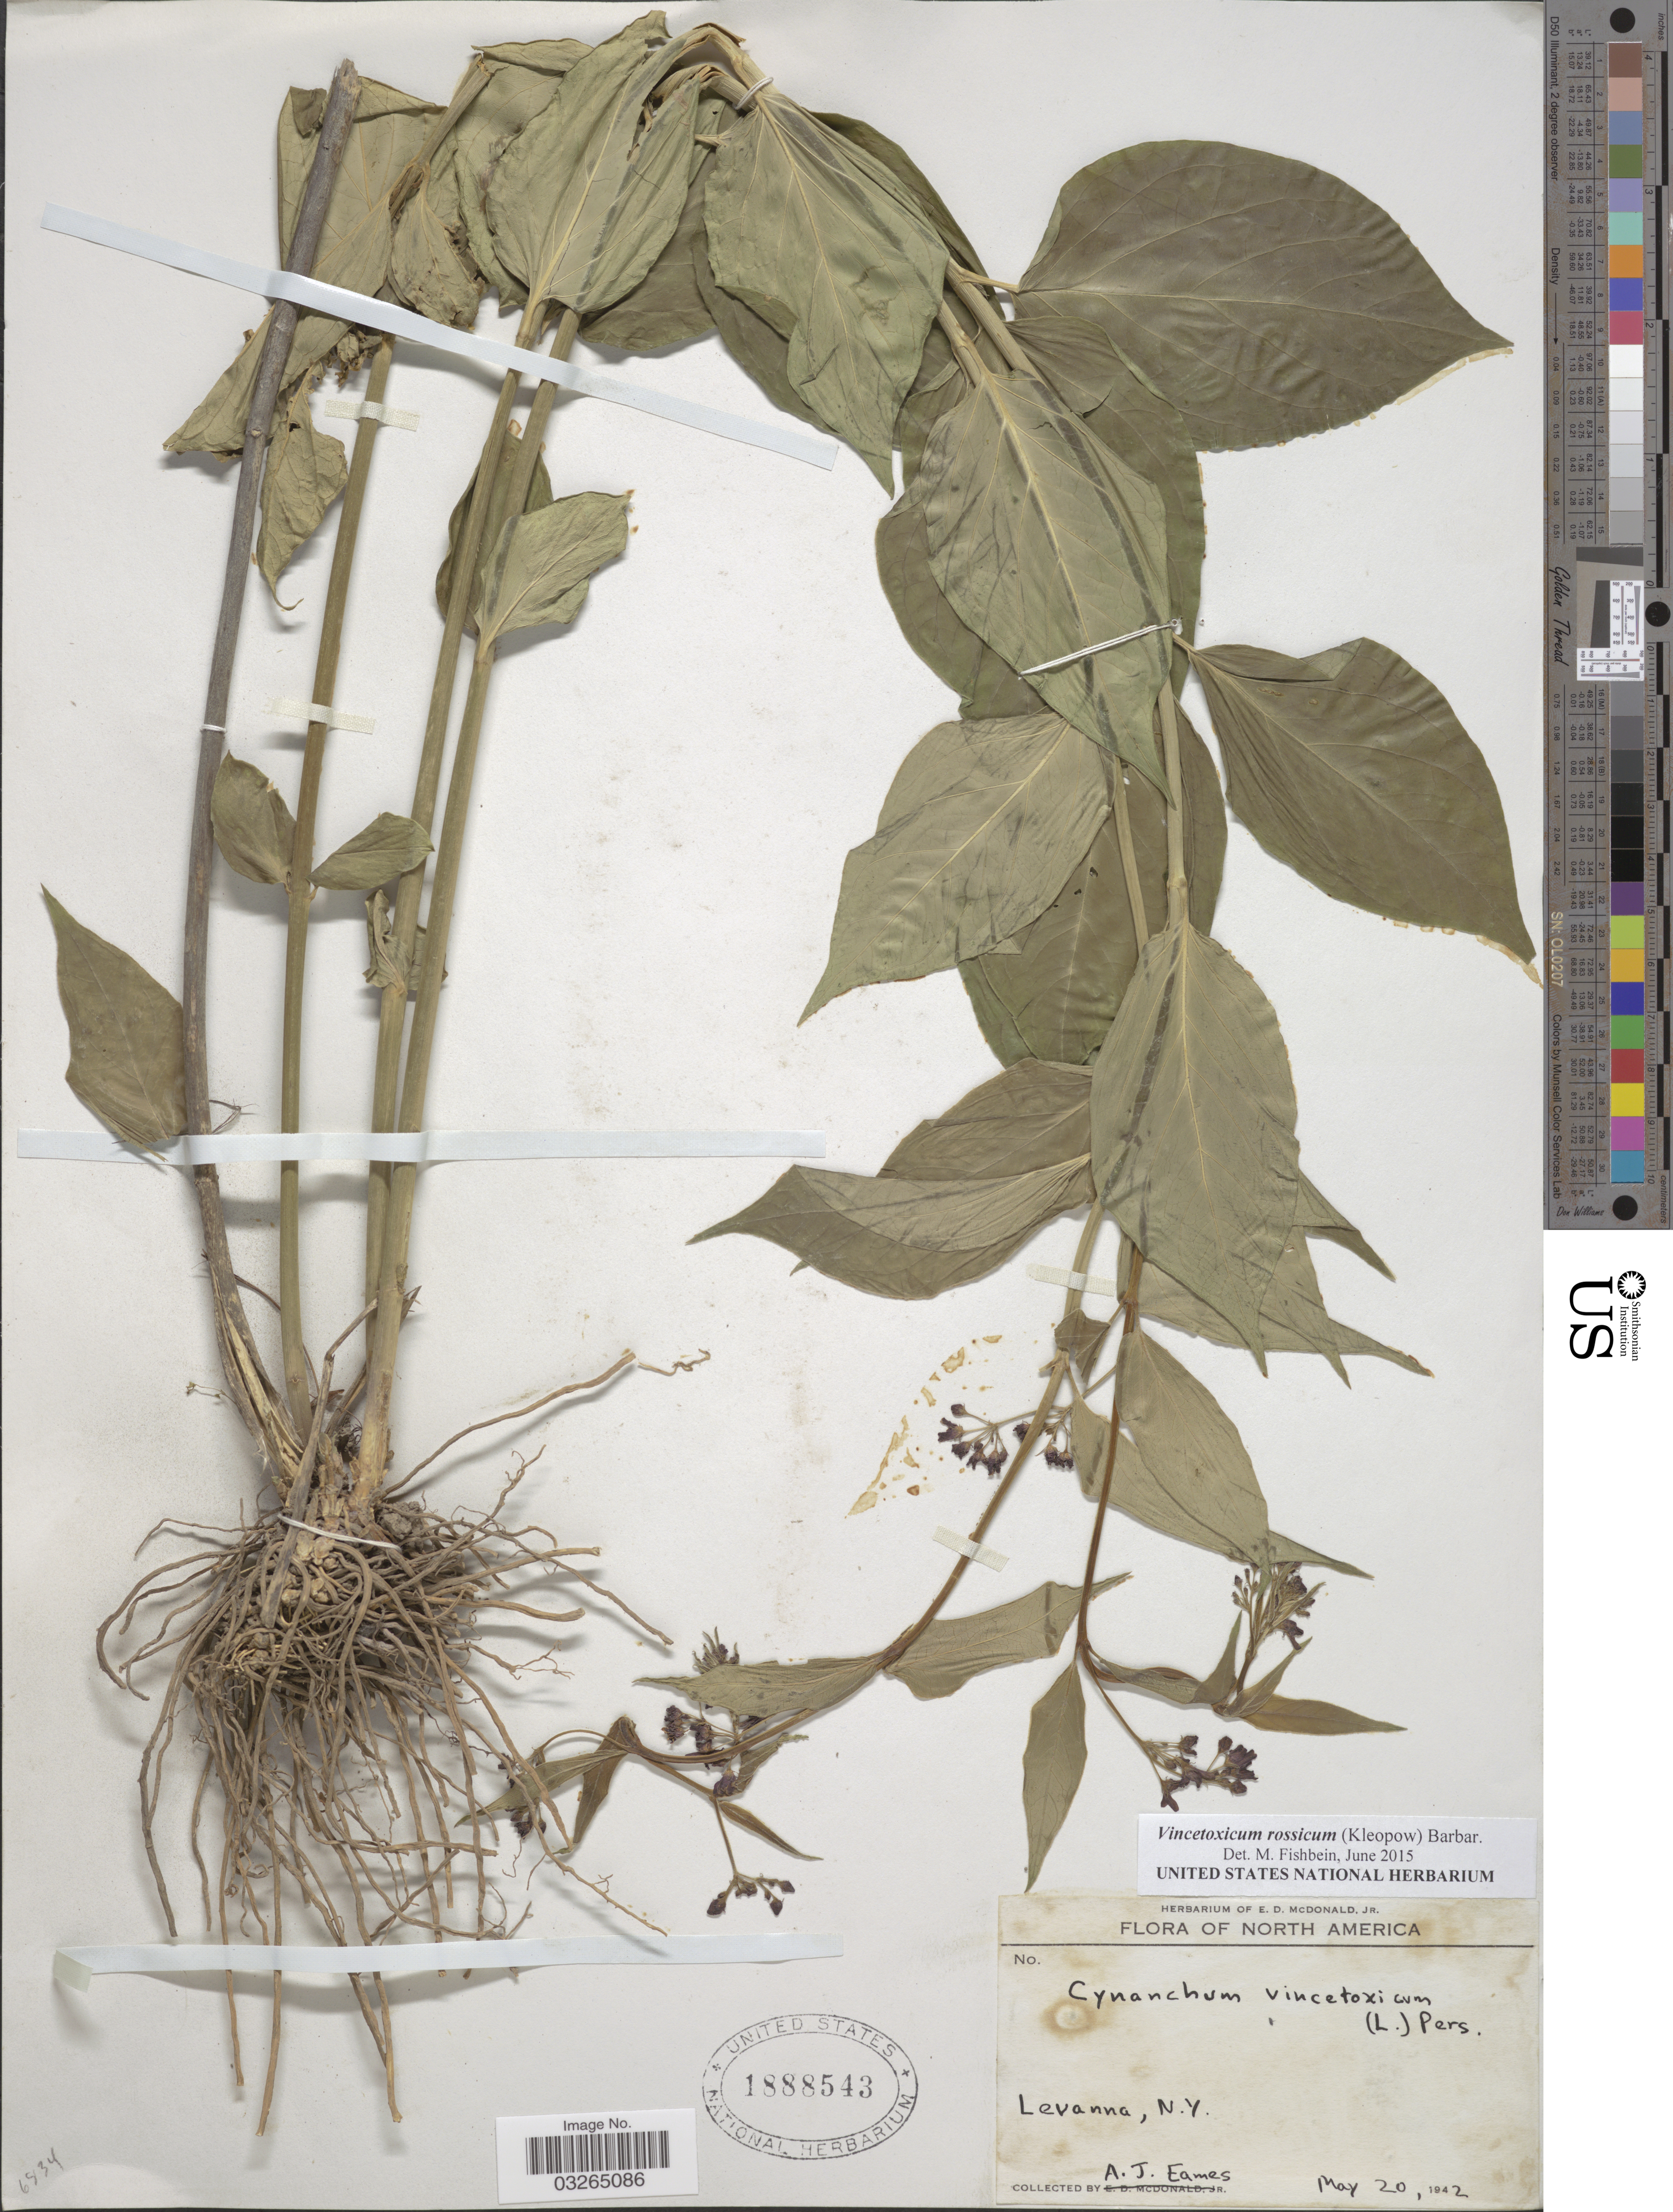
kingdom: Plantae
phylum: Tracheophyta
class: Magnoliopsida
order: Gentianales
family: Apocynaceae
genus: Vincetoxicum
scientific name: Vincetoxicum rossicum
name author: Barbar.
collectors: A. J. Eames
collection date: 1942-05-20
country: United States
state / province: New York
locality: Levanna, N. Y.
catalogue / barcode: US 1888543